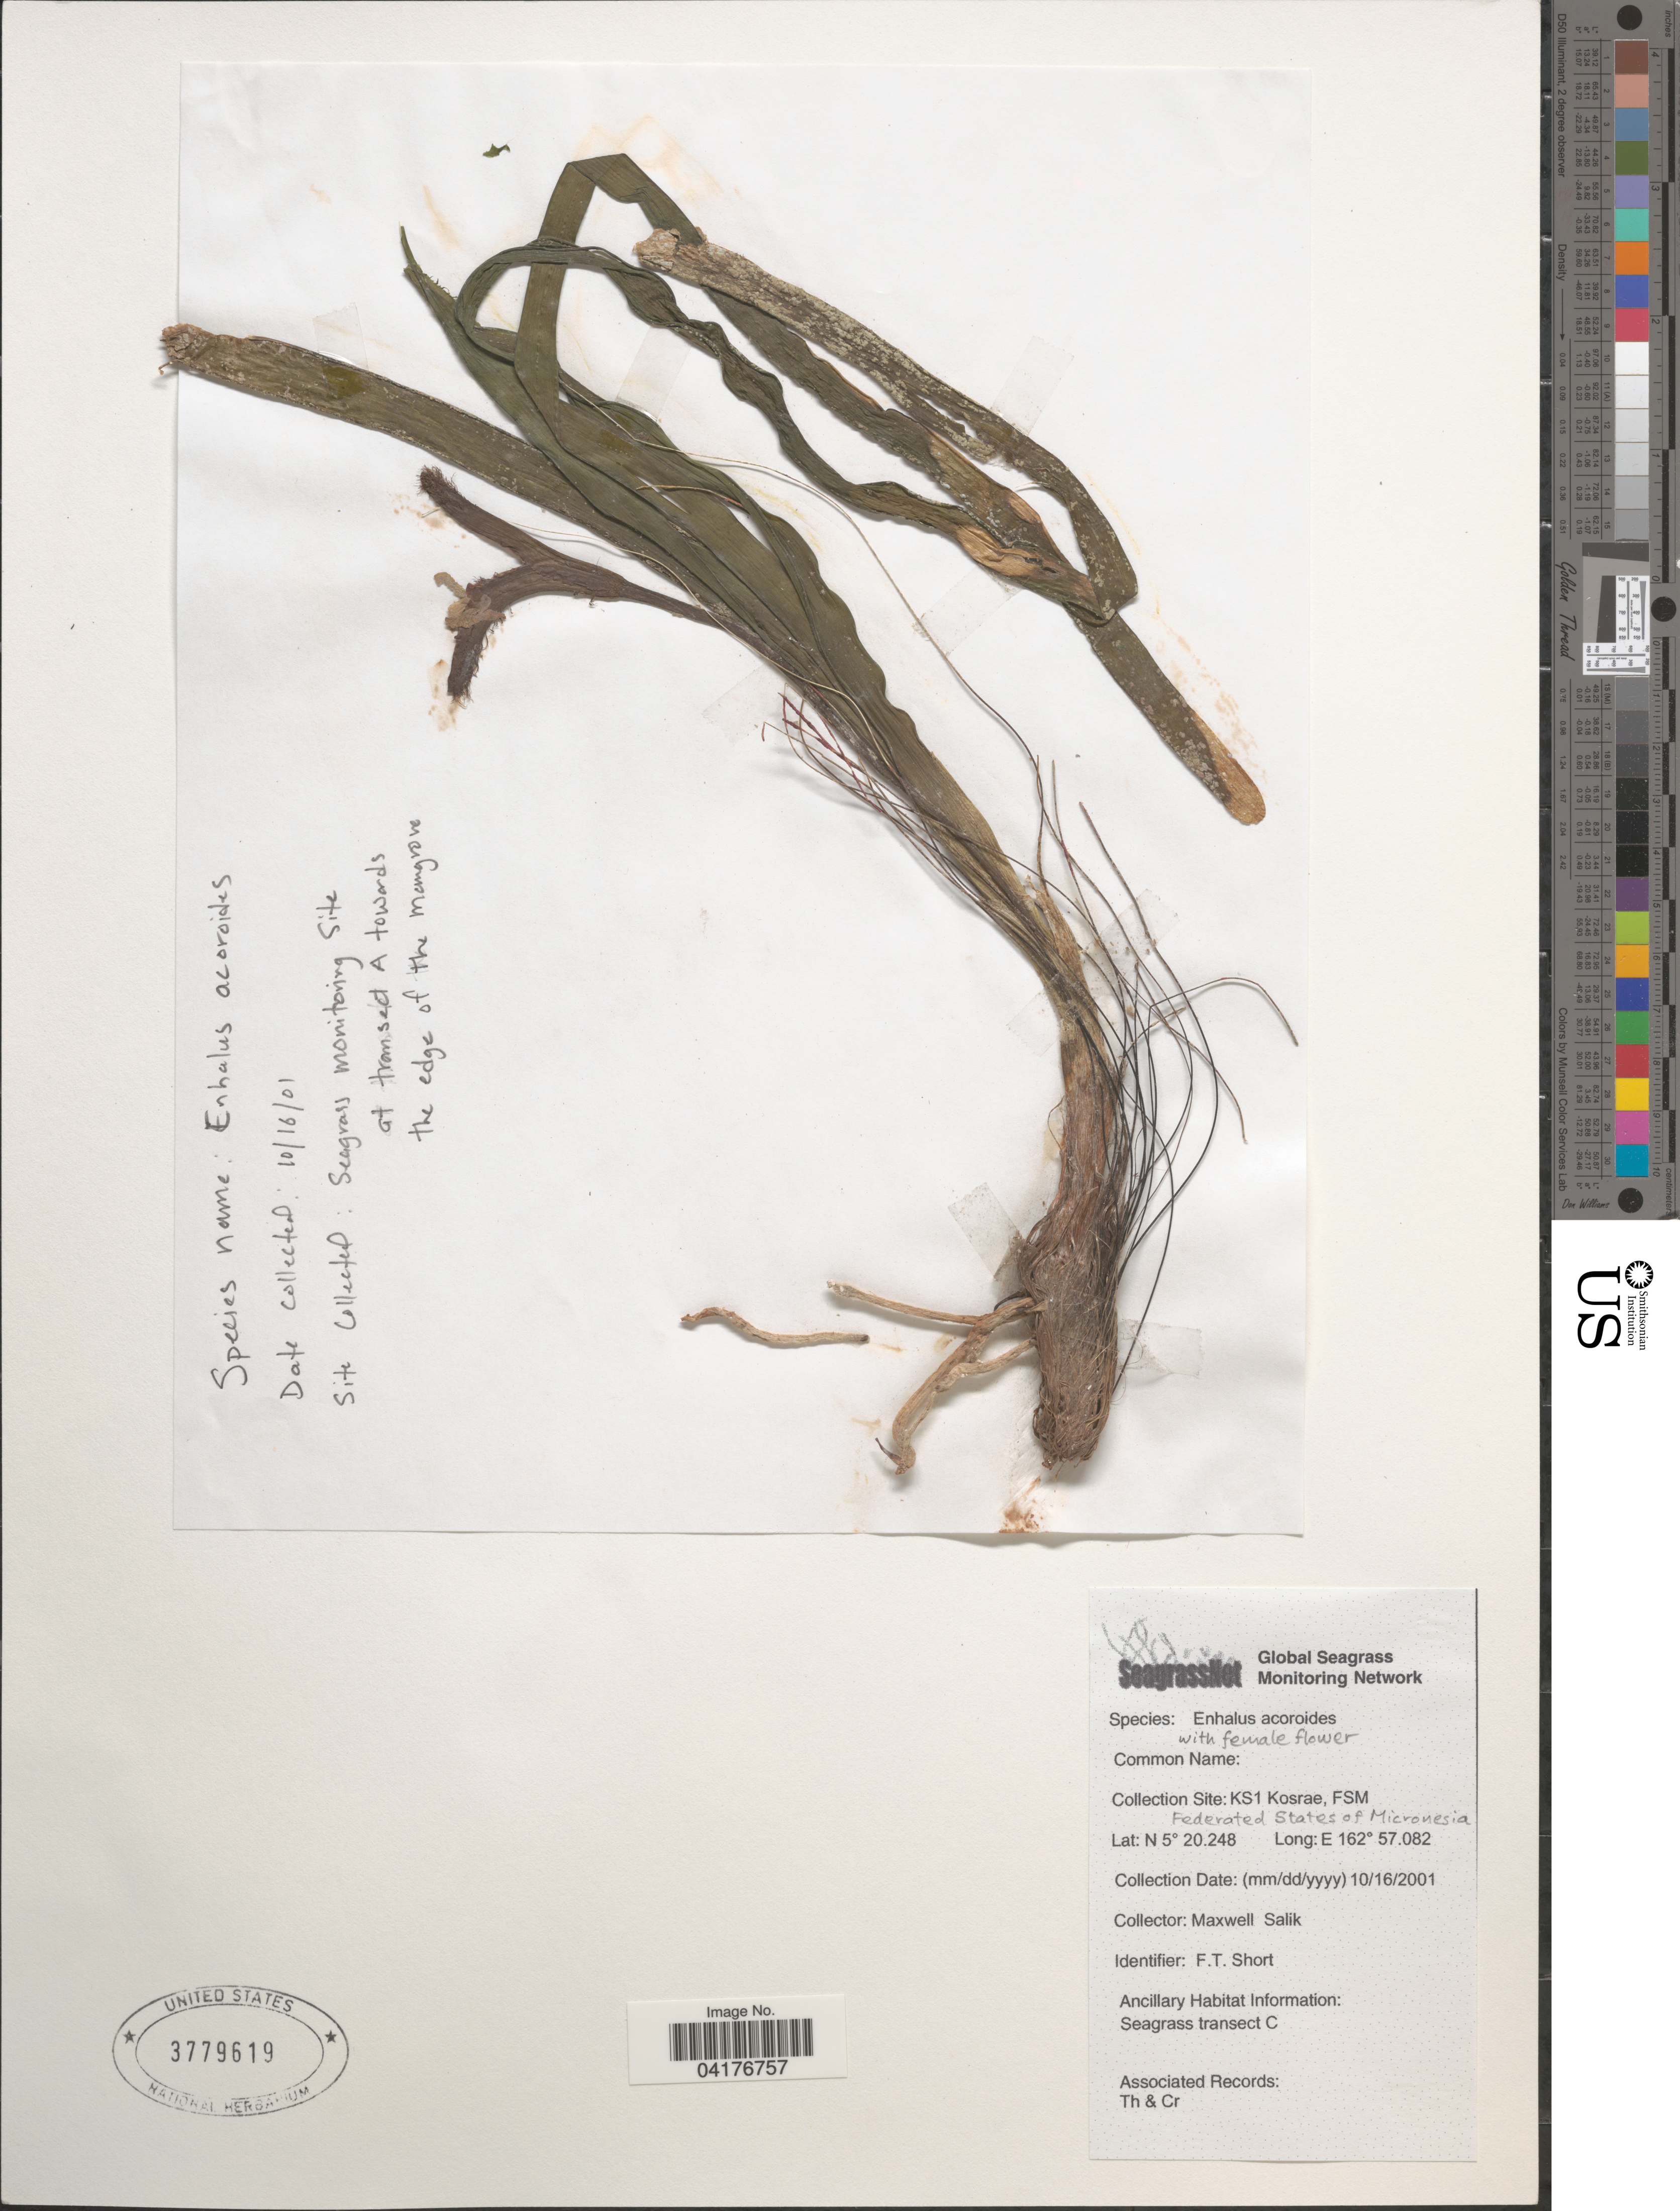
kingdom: Plantae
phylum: Tracheophyta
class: Liliopsida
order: Alismatales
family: Hydrocharitaceae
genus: Enhalus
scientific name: Enhalus acoroides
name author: (L. f.) Royle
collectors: M. Salik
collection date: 2001-10-16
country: Micronesia, Federated States of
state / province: Kosrae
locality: KS1. Seagrass transect C.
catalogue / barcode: US 3779619